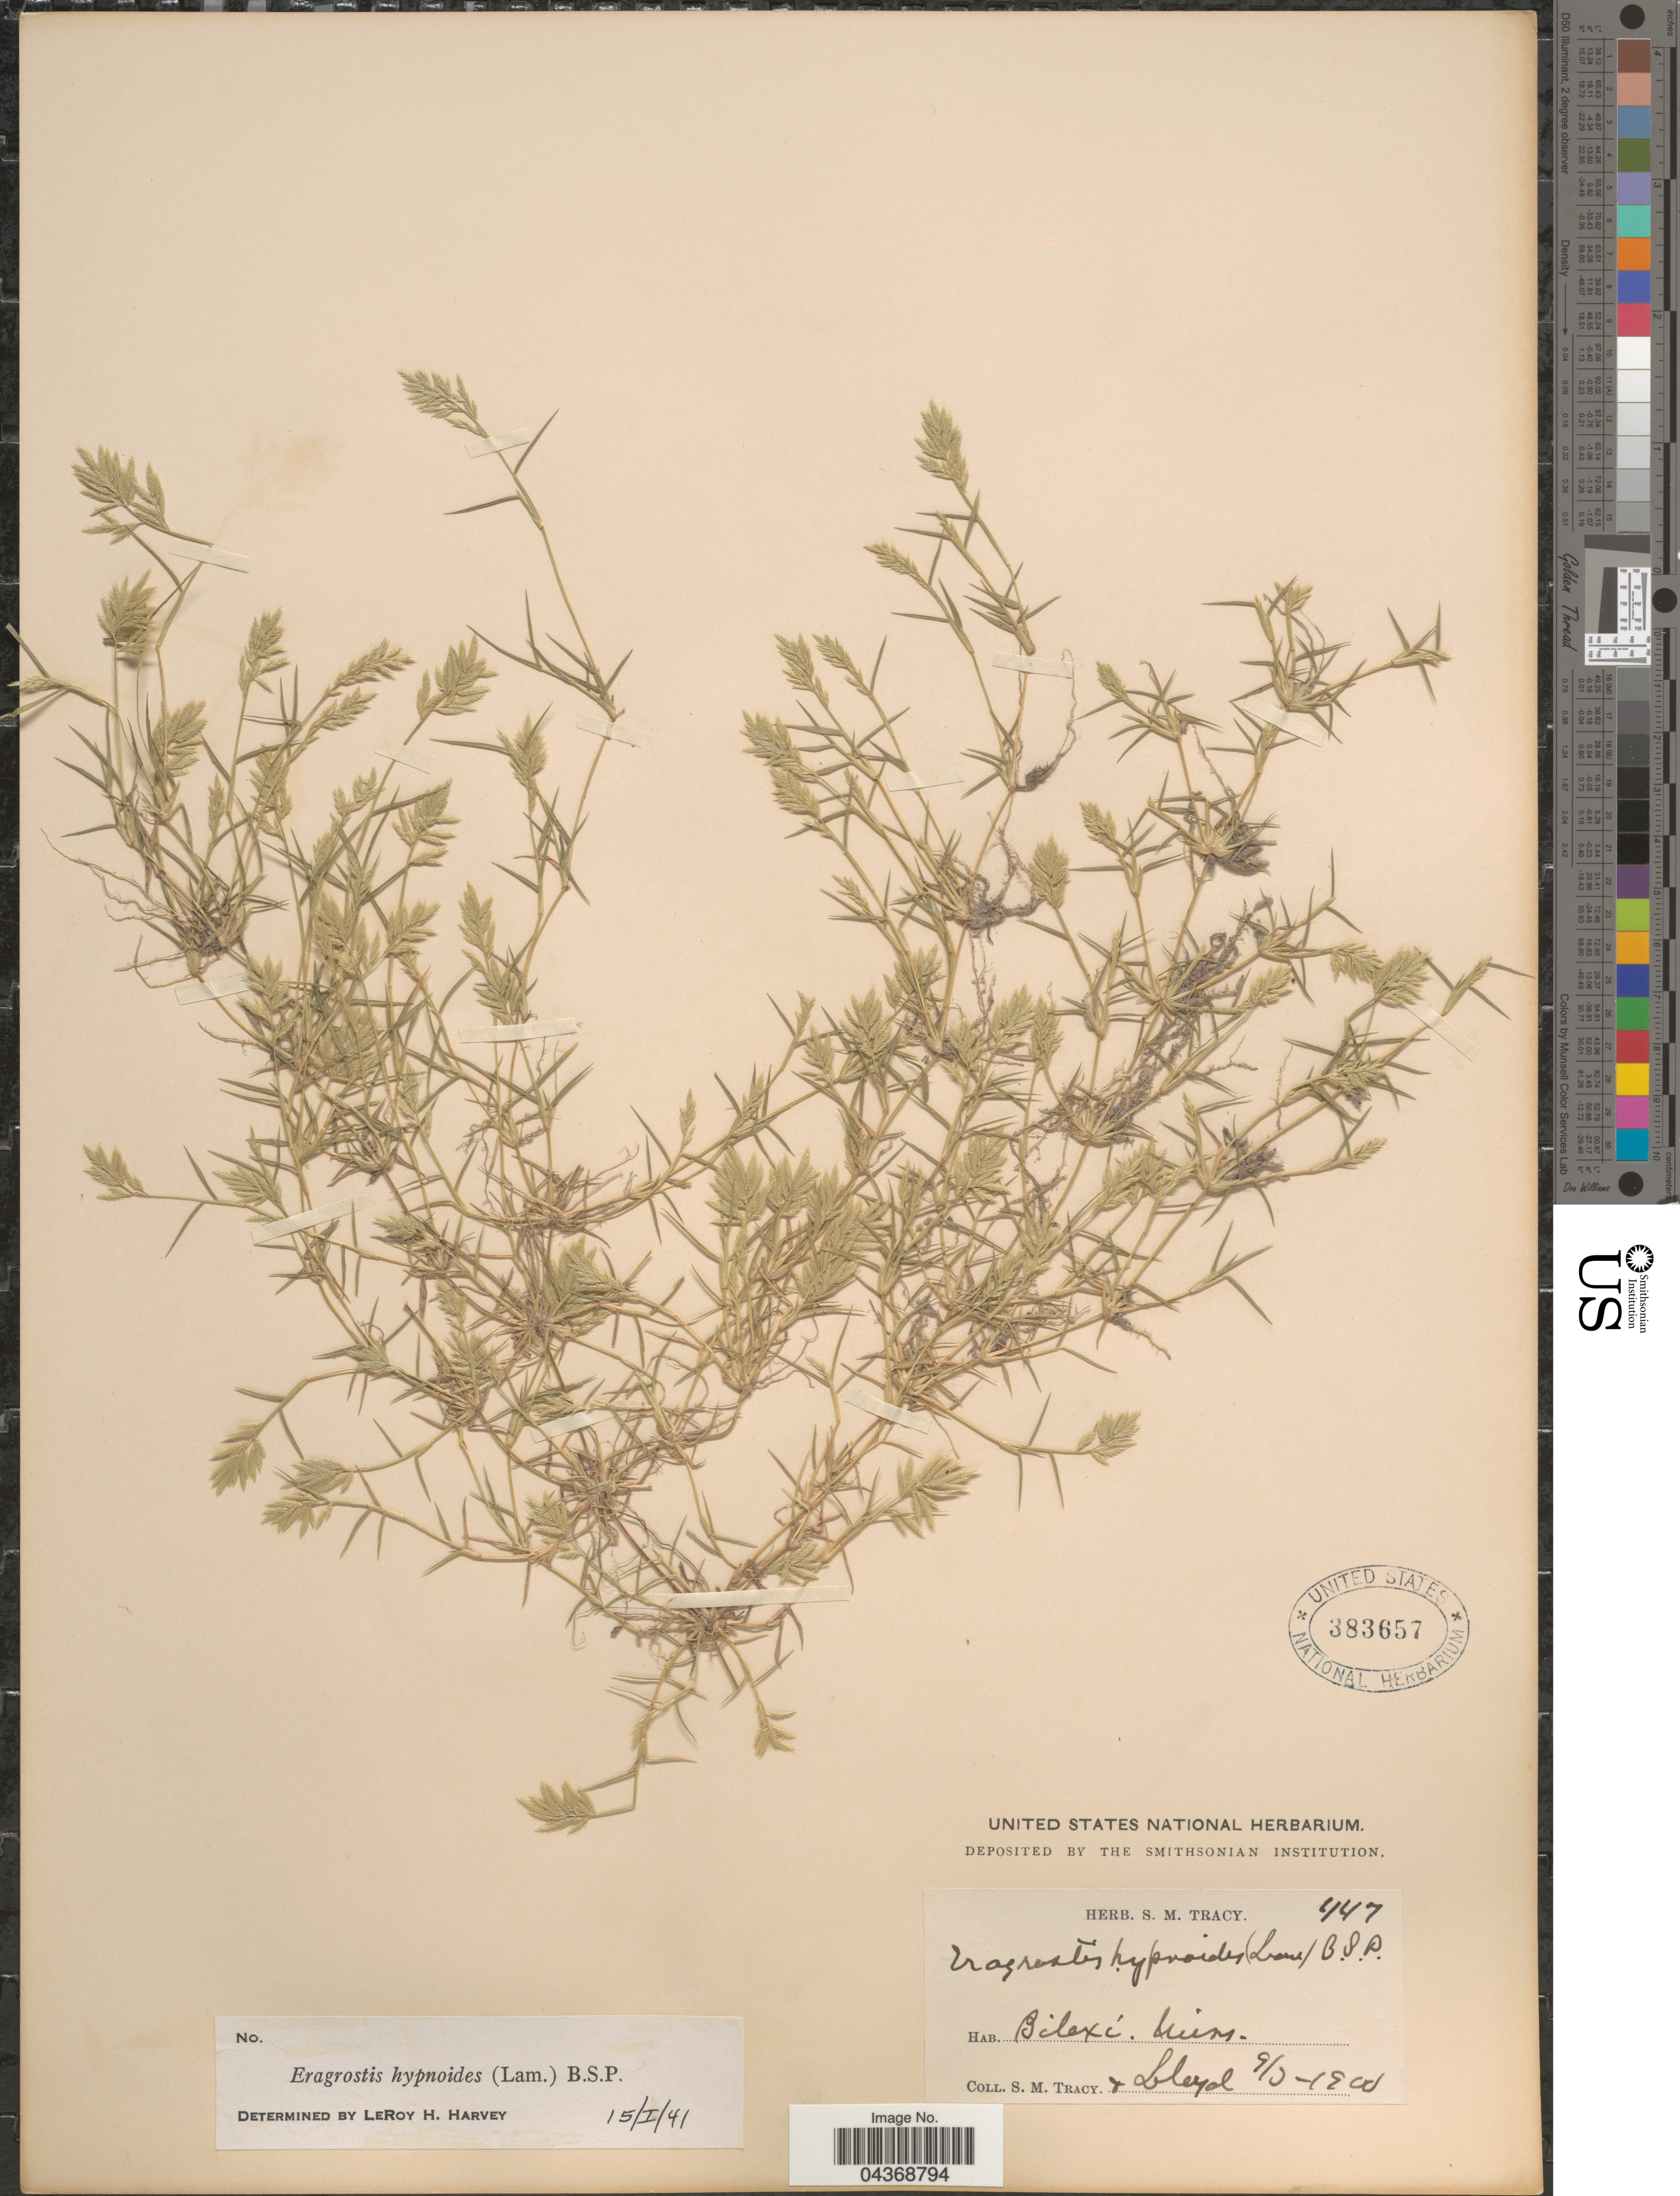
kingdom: Plantae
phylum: Tracheophyta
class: Liliopsida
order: Poales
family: Poaceae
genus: Eragrostis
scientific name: Eragrostis hypnoides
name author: (Lam.) Britton, Stearns & Poggenb.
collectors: S. M. Tracy & -- Lloyd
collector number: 447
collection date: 1900-09-03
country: United States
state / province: Mississippi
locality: Biloxi.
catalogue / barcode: US 383657